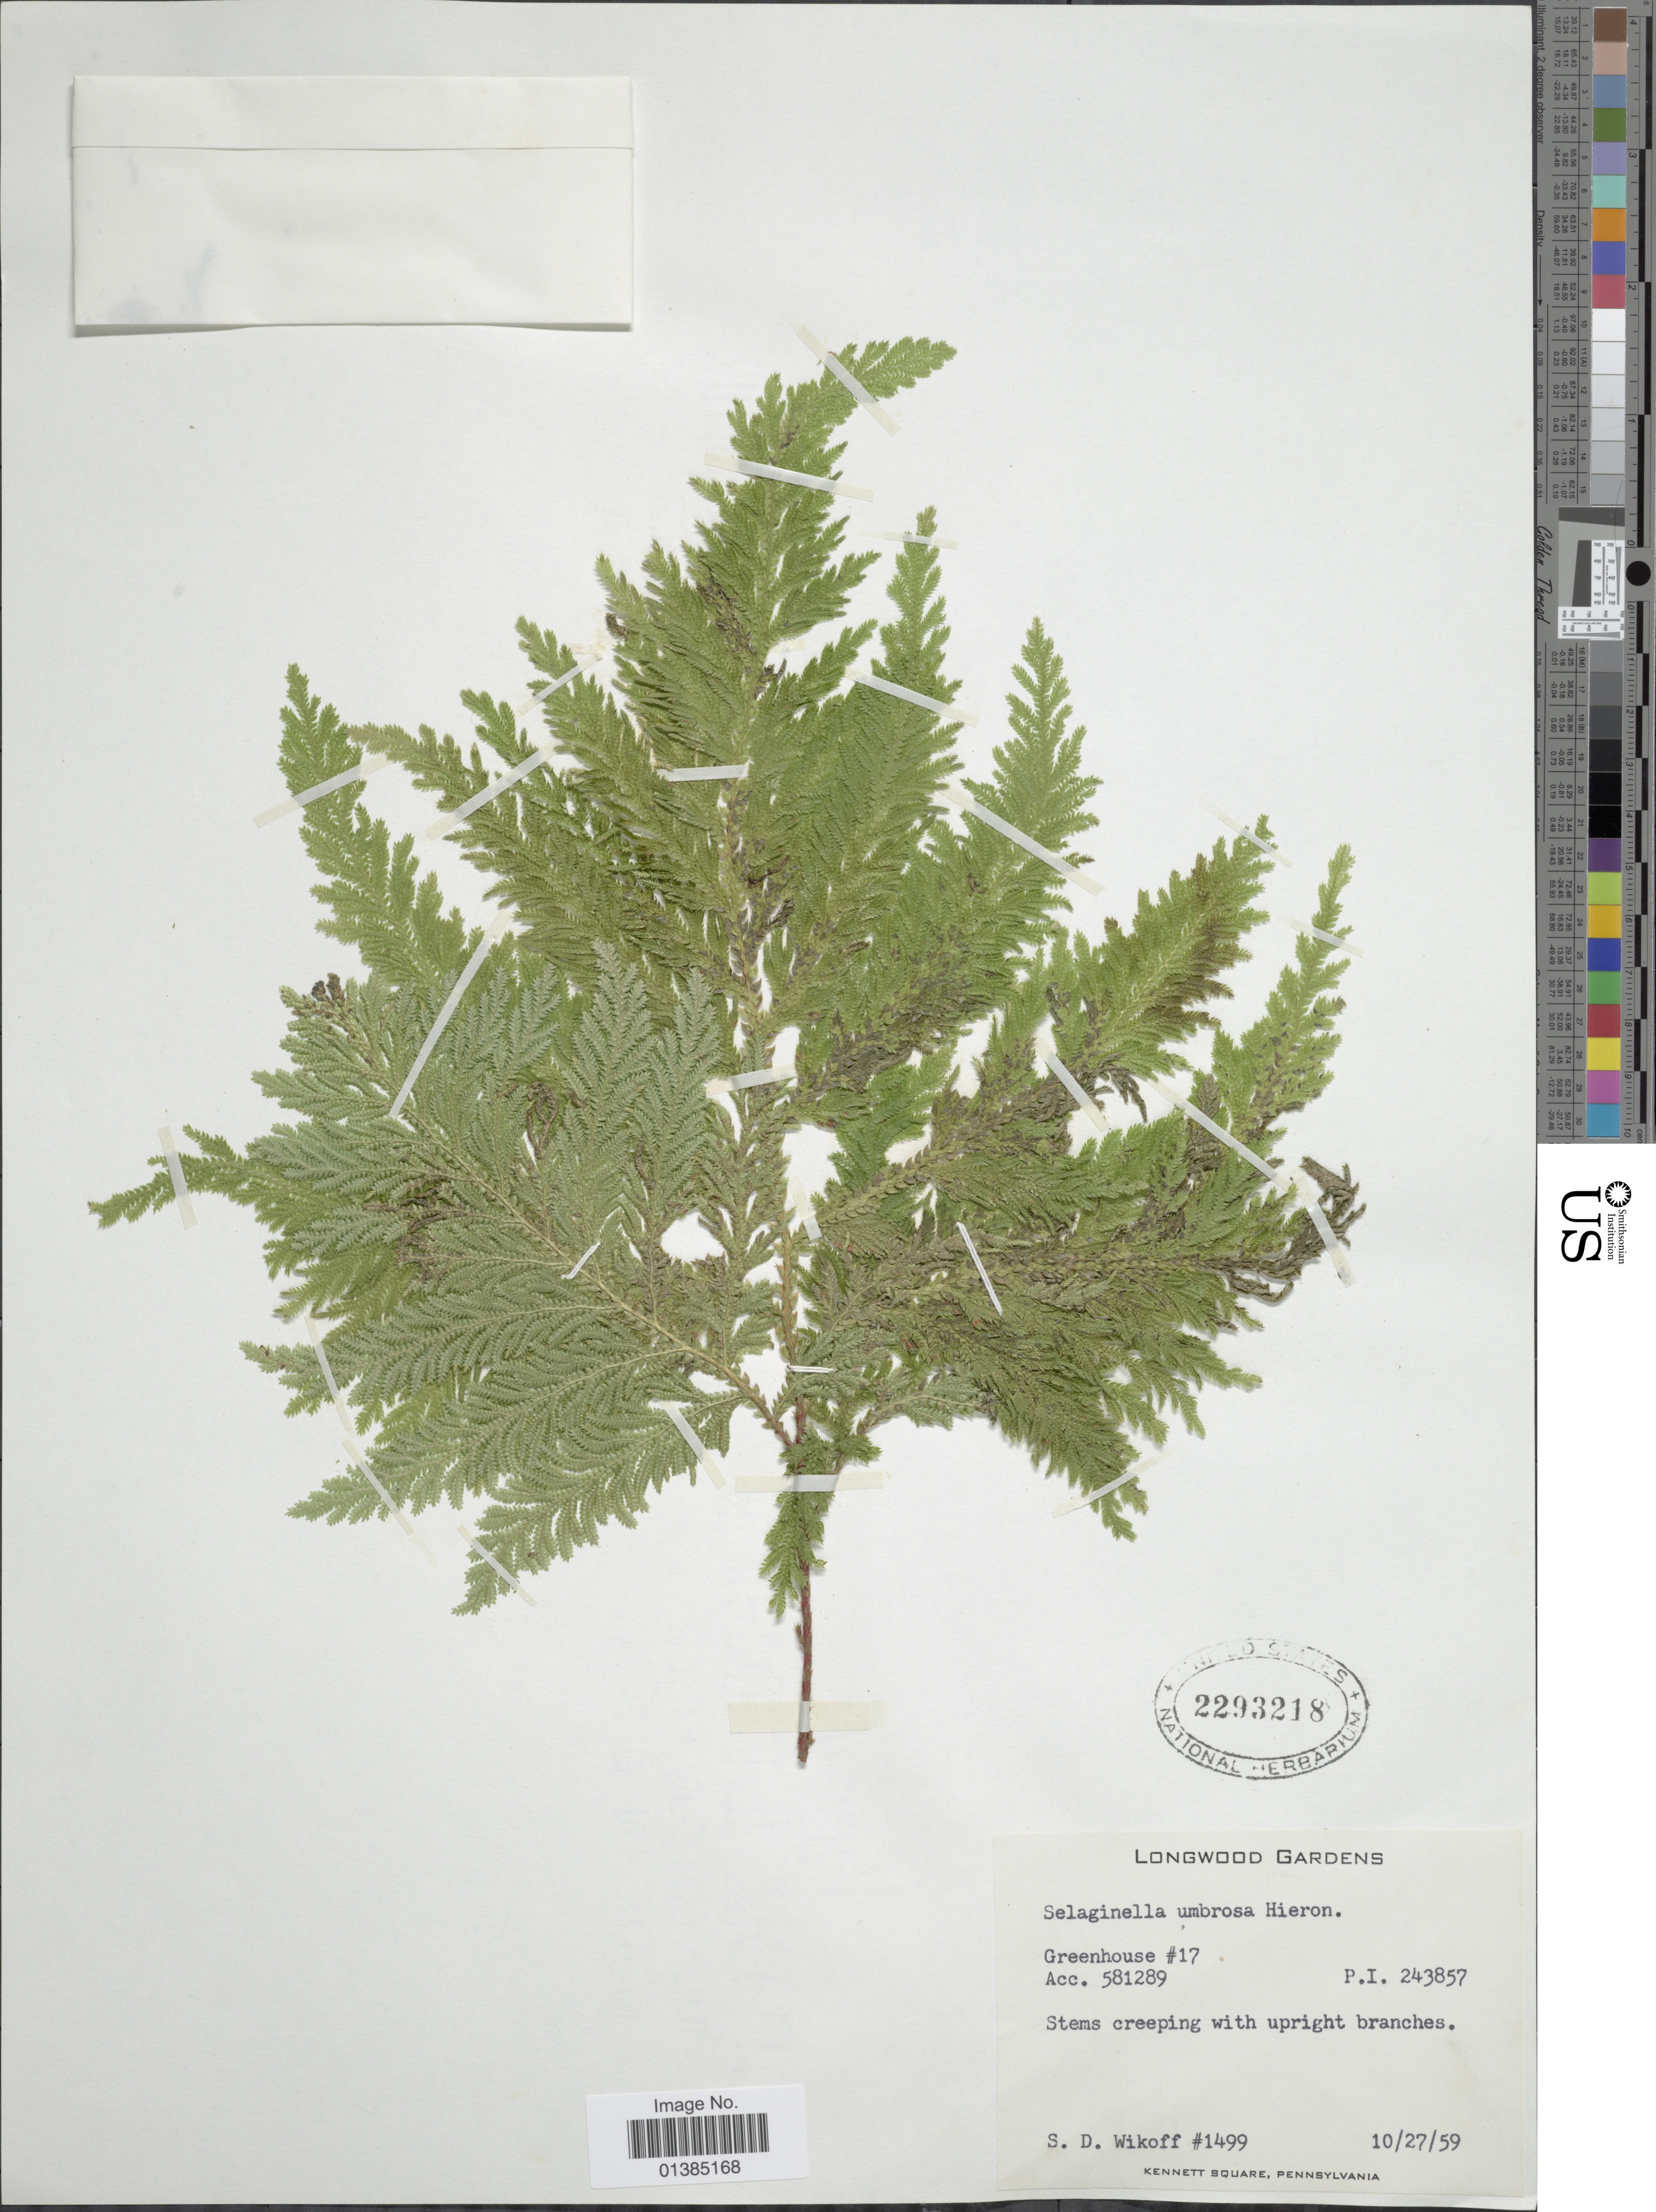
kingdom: Plantae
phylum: Tracheophyta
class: Lycopodiopsida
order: Selaginellales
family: Selaginellaceae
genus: Selaginella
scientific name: Selaginella umbrosa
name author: Lem. ex Hieron.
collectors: S. Wikoff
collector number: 1499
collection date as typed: Transcribed d/m/y: 27/10/59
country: United States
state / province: Pennsylvania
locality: Longwood Gardens, Greenhouse #17. Acc. 581289. P.I. 243857. Kenneth Square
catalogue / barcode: US 2293218